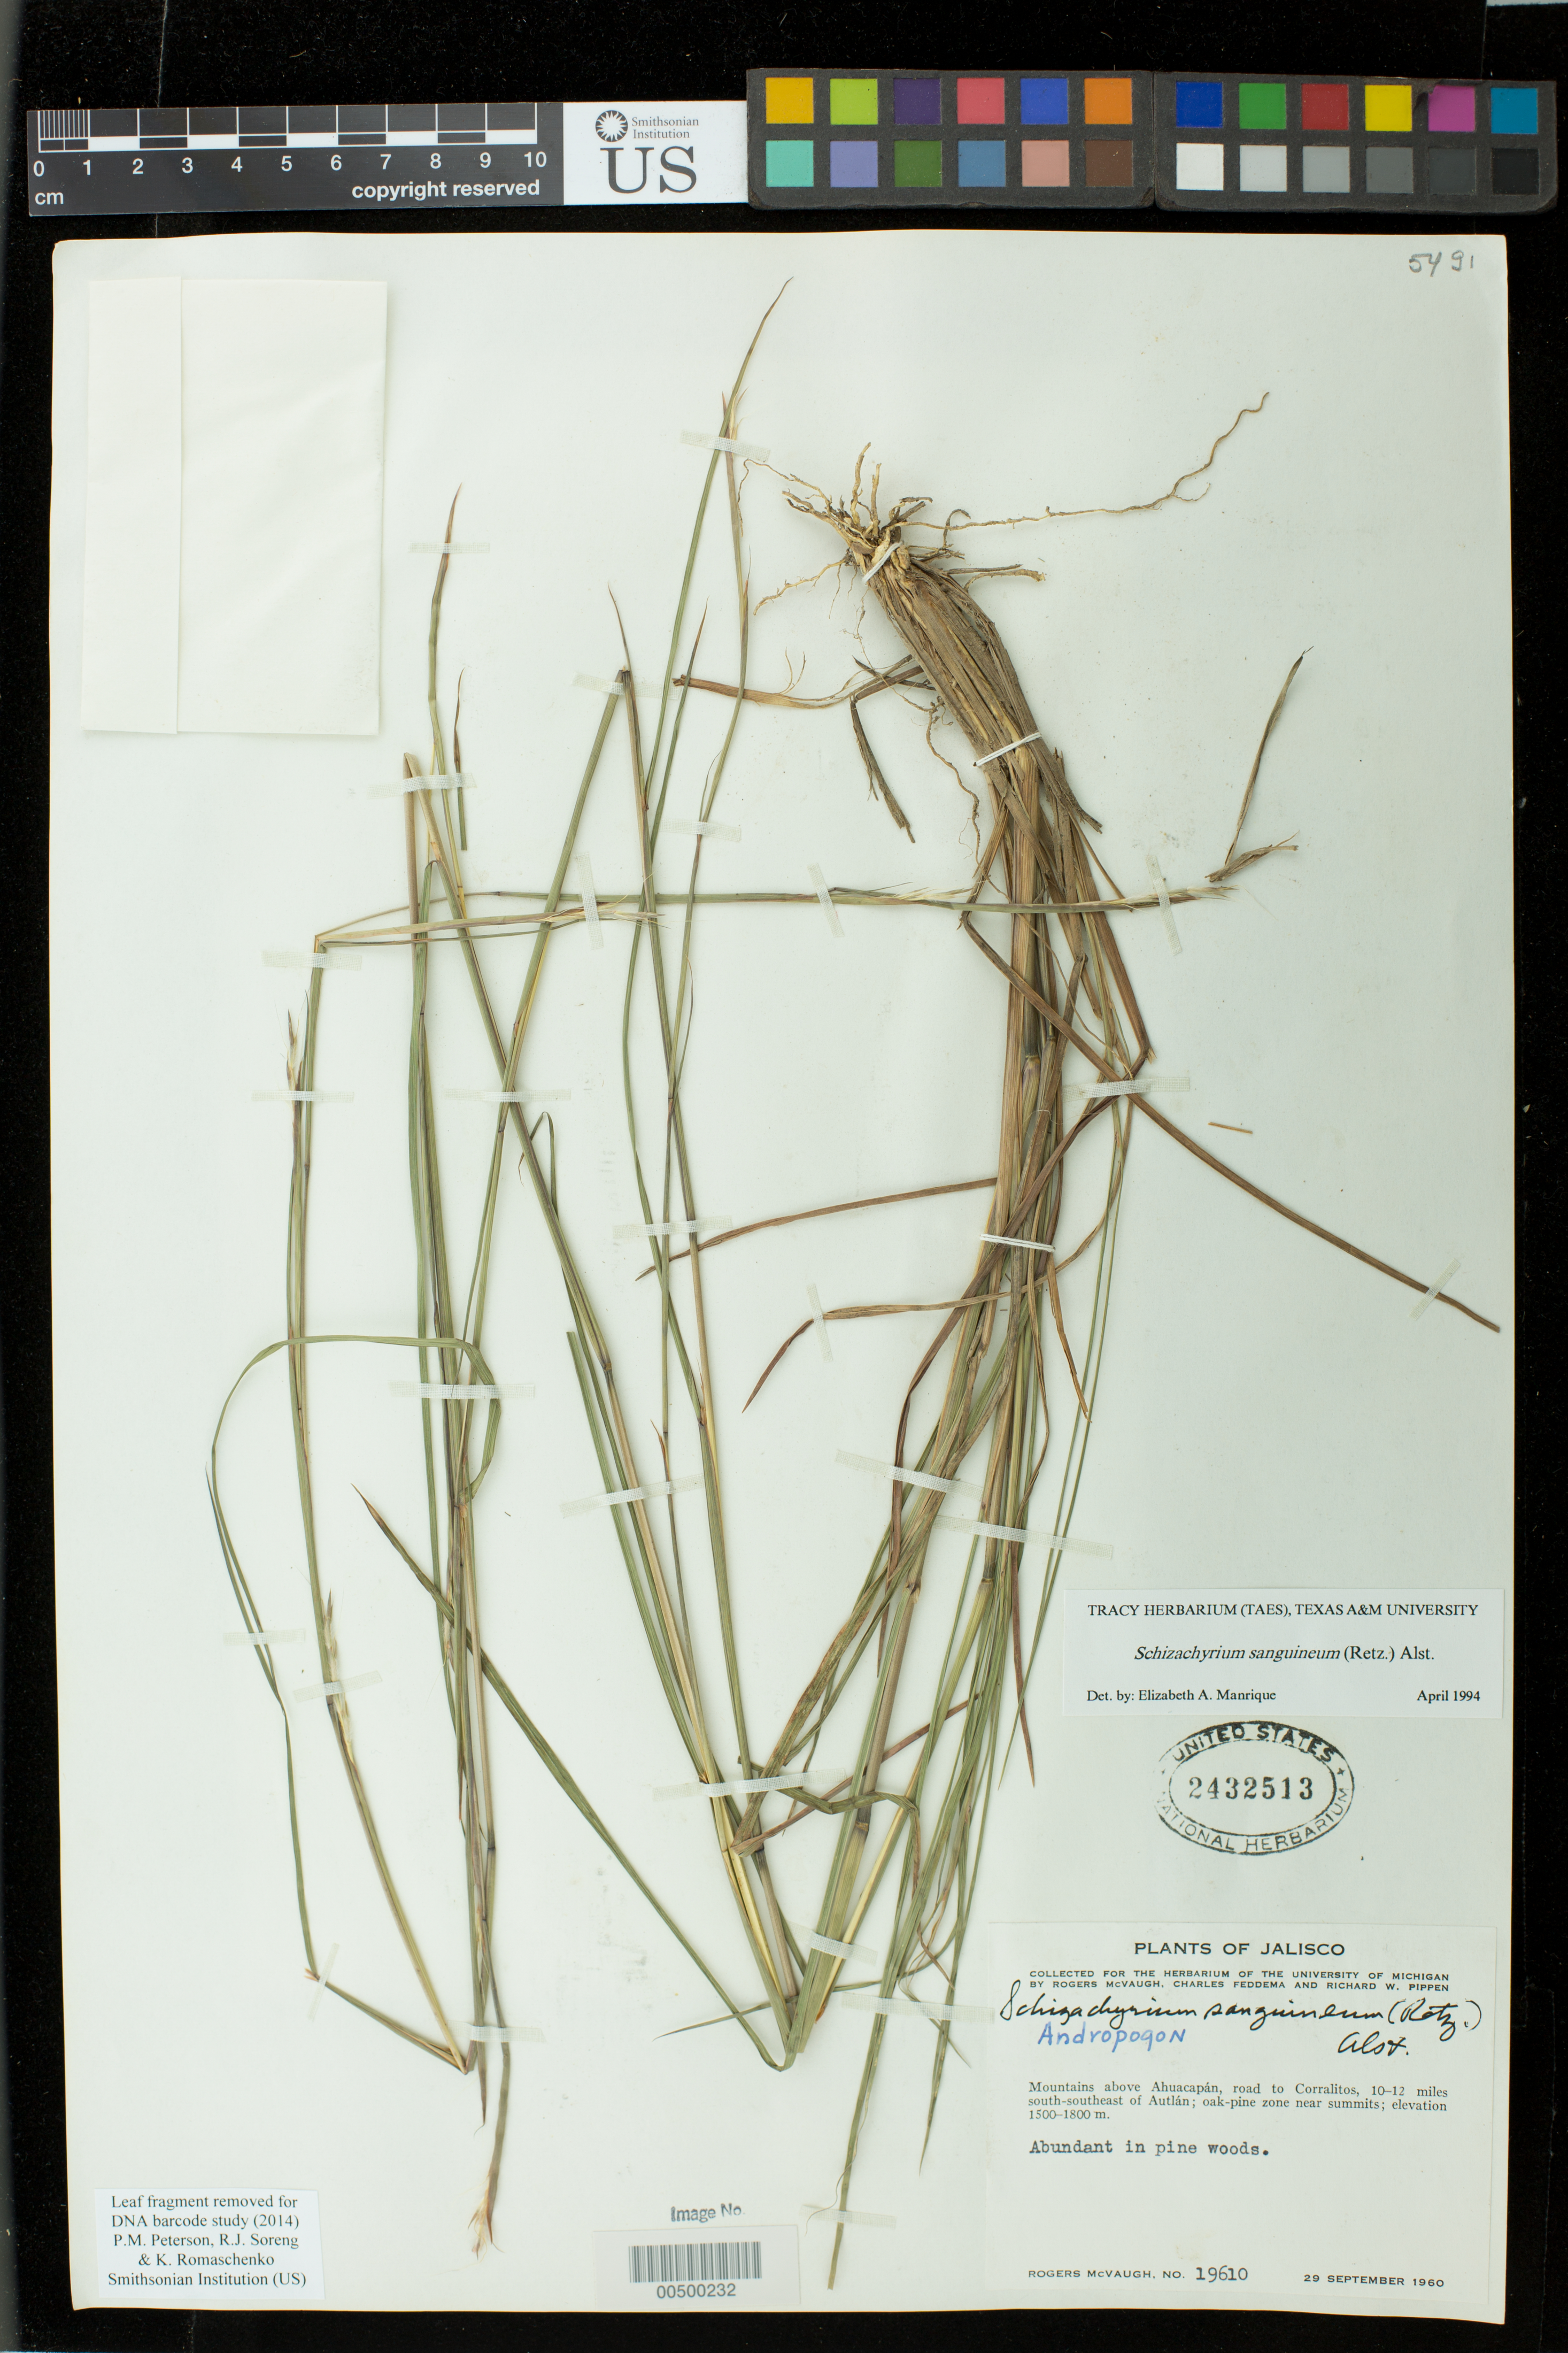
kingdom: Plantae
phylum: Tracheophyta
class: Liliopsida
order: Poales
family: Poaceae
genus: Schizachyrium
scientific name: Schizachyrium sanguineum var. sanguineum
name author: (Retz.) Alston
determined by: Manrique, E. A.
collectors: R. McVaugh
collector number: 19610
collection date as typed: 29 Sep 1960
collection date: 1960-09-29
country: Mexico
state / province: Jalisco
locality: Mts above Ahuacapán, rd to Corralitos, 10-12 mi SSE of Autlán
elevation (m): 1500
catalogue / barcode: US 2432513